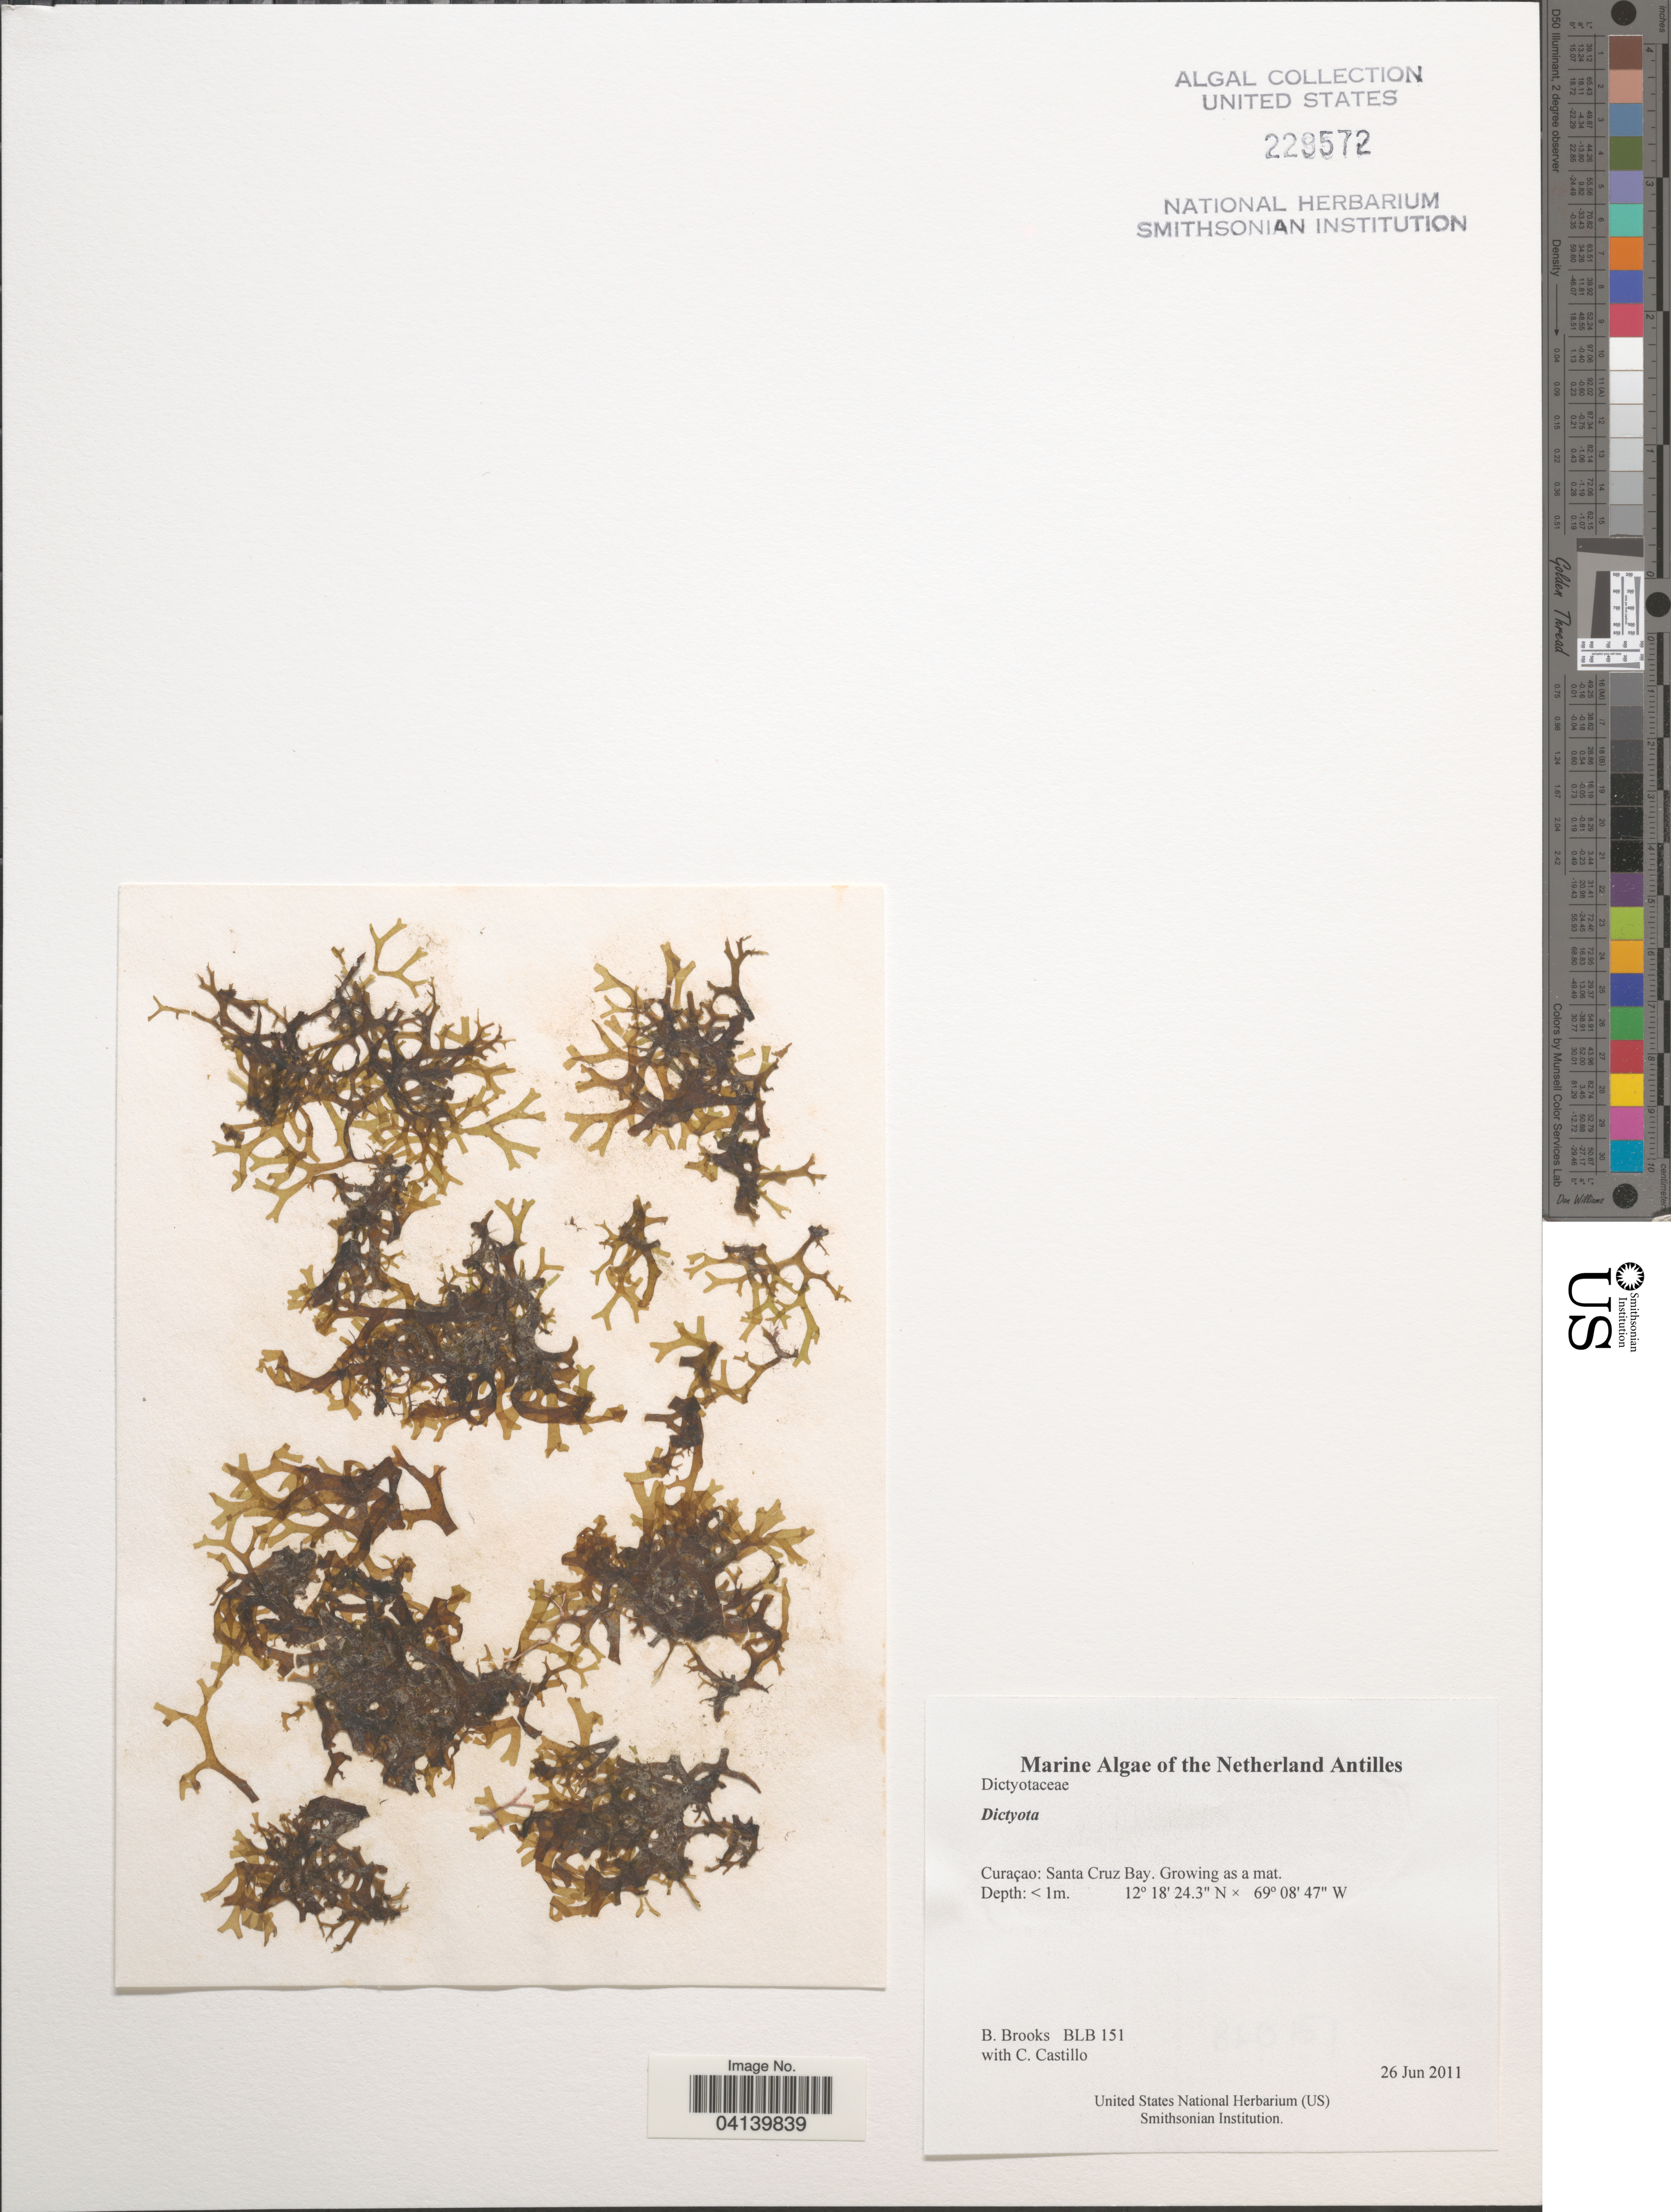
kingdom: Chromista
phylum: Ochrophyta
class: Phaeophyceae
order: Dictyotales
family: Dictyotaceae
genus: Dictyota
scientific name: Dictyota sp.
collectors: B. Brooks & C. Castillo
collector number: BLB 151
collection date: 2011-06-26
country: Curaçao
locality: The Netherland Antilles. Santa Cruz Bay.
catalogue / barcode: US 229572